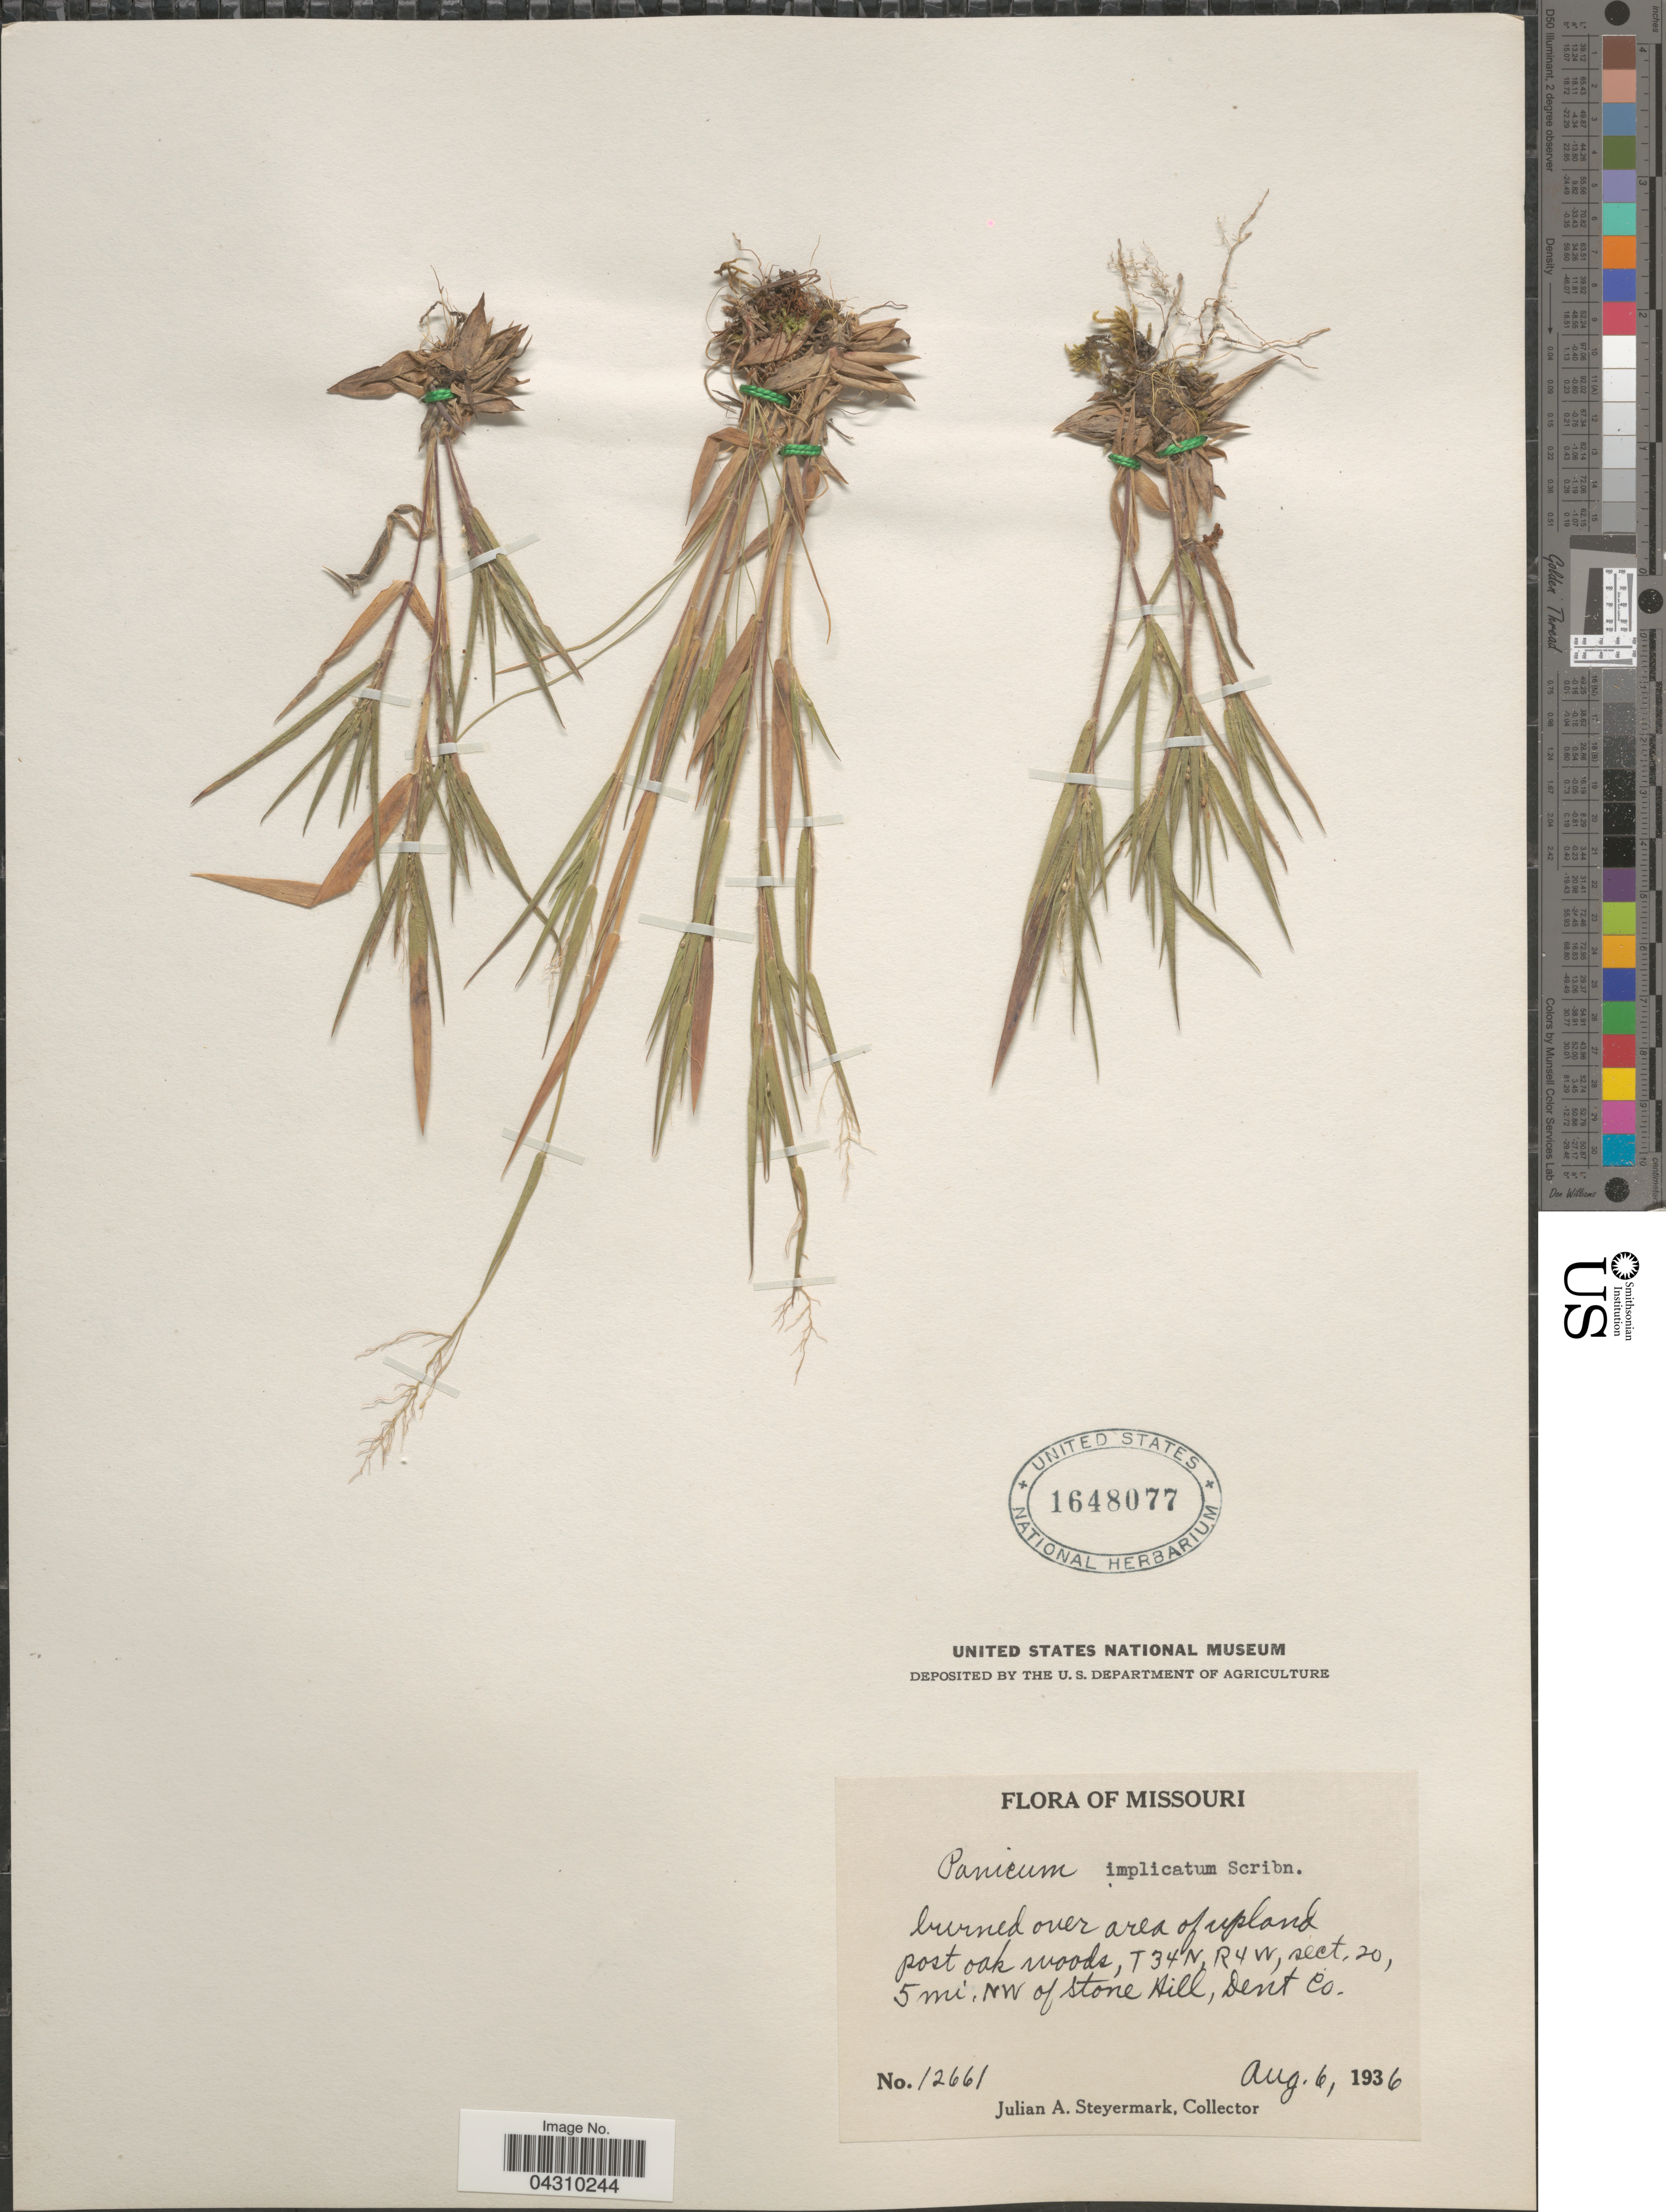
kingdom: Plantae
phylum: Tracheophyta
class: Liliopsida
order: Poales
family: Poaceae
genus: Dichanthelium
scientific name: Dichanthelium acuminatum var. acuminatum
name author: (Sw.) Gould & C.A. Clark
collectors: J. Steyermark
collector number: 12661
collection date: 1936-08-06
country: United States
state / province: Missouri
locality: Burned over area of upland post oak woods, T 34 N, R 4 W, sect. 20, 5 mi. NW of Stone Hill, Dent Co.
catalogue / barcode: US 1648077